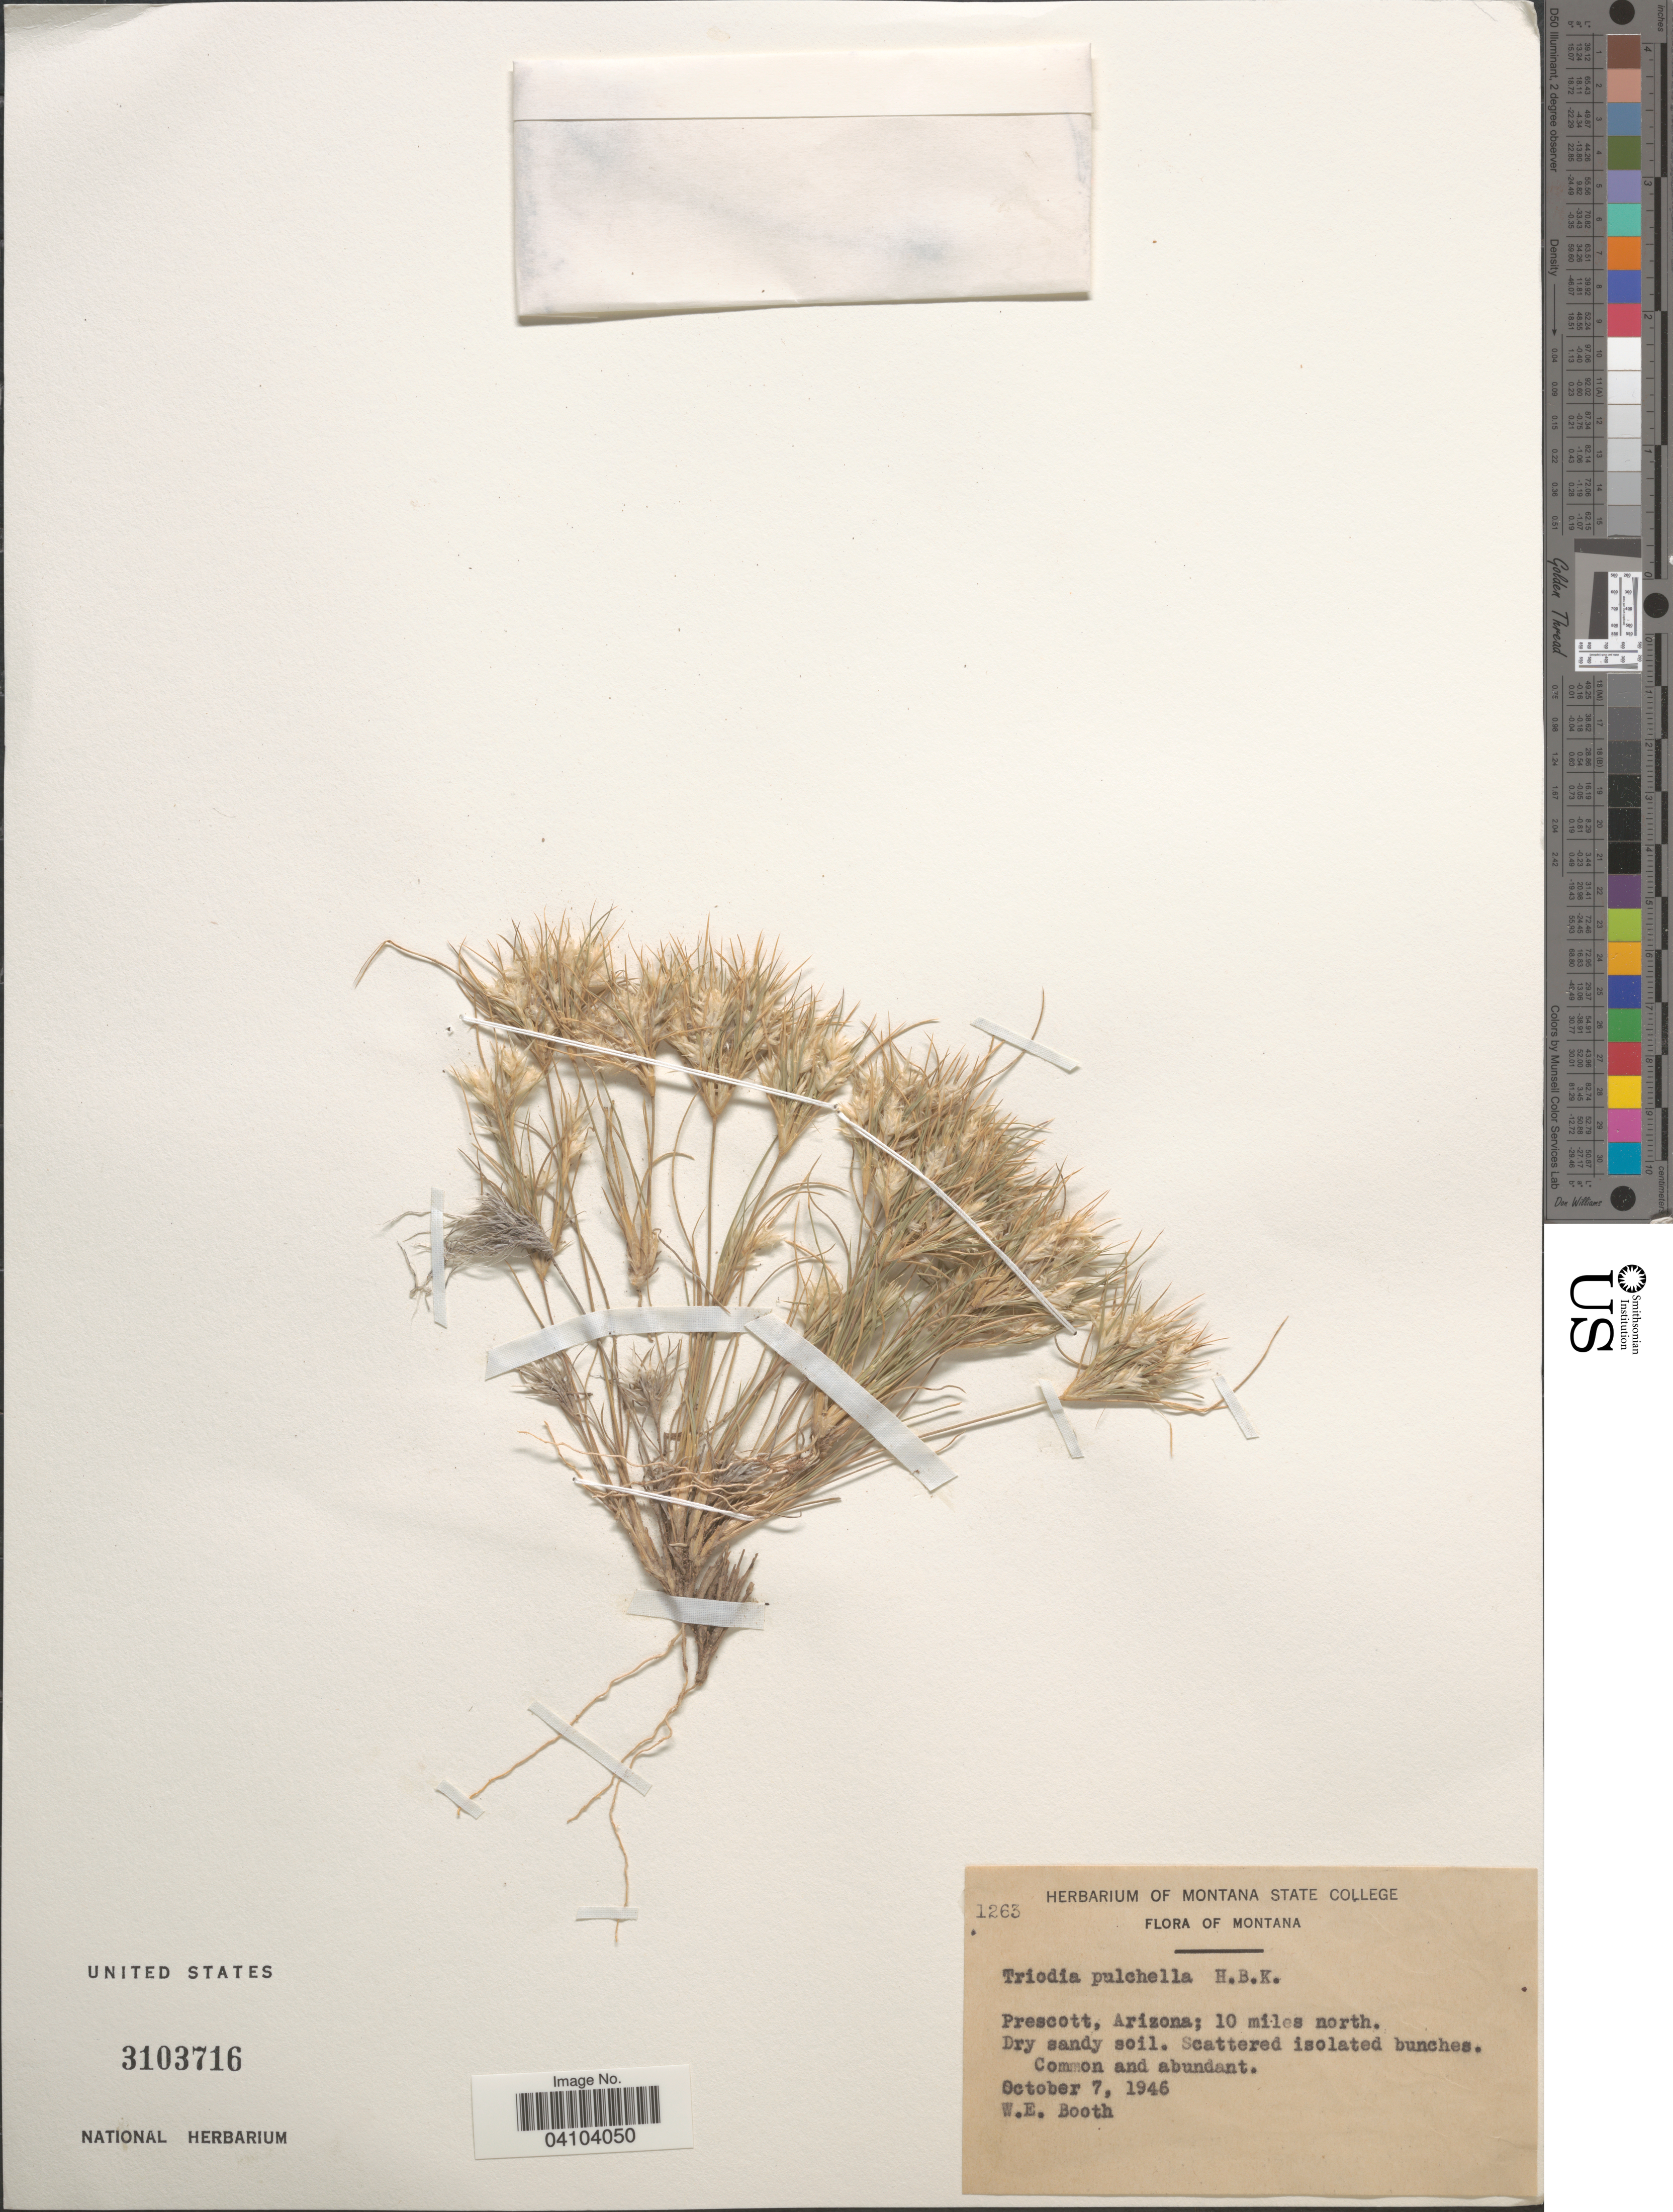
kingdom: Plantae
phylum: Tracheophyta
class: Liliopsida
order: Poales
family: Poaceae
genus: Dasyochloa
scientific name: Dasyochloa pulchella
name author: (Kunth) Willd. ex Rydb.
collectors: W. Booth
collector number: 1263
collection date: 1946-10-07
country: United States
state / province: Arizona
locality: Prescott; 10 miles north.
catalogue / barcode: US 3103716